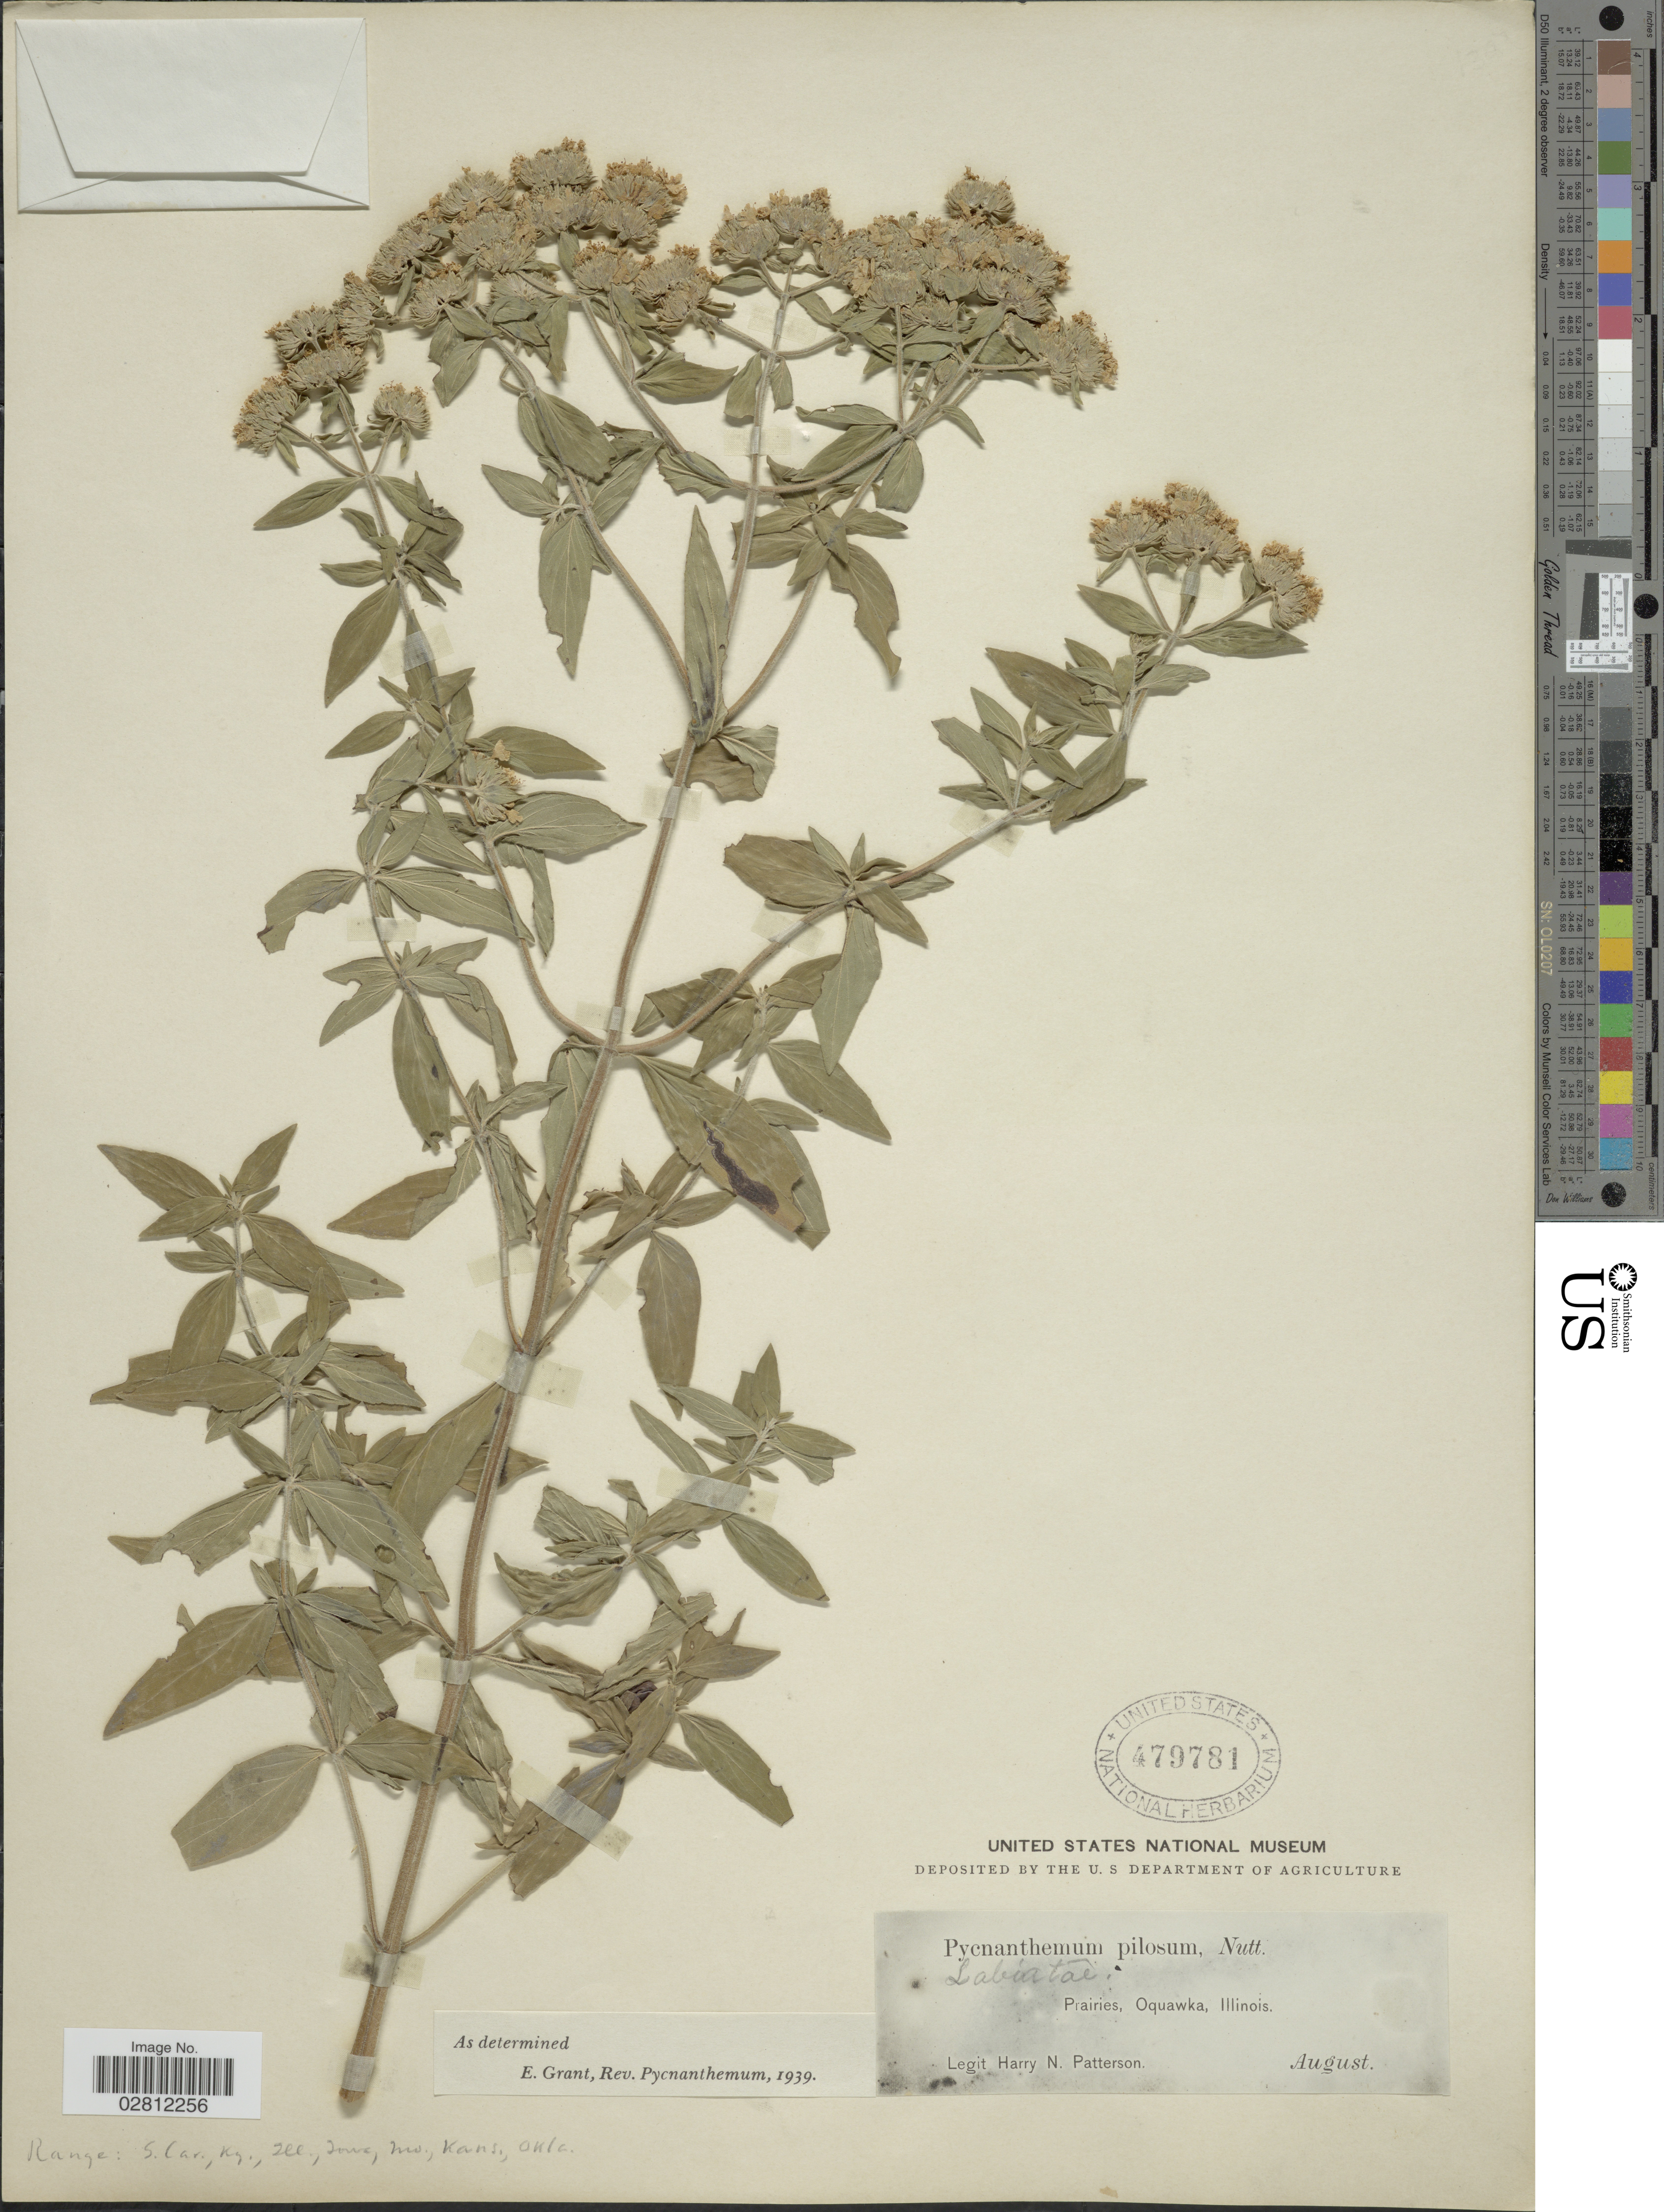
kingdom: Plantae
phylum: Tracheophyta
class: Magnoliopsida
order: Lamiales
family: Lamiaceae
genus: Pycnanthemum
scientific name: Pycnanthemum pilosum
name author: Nutt.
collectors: H. N. Patterson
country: United States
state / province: Illinois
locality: Prairies, Oquawka.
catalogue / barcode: US 479781